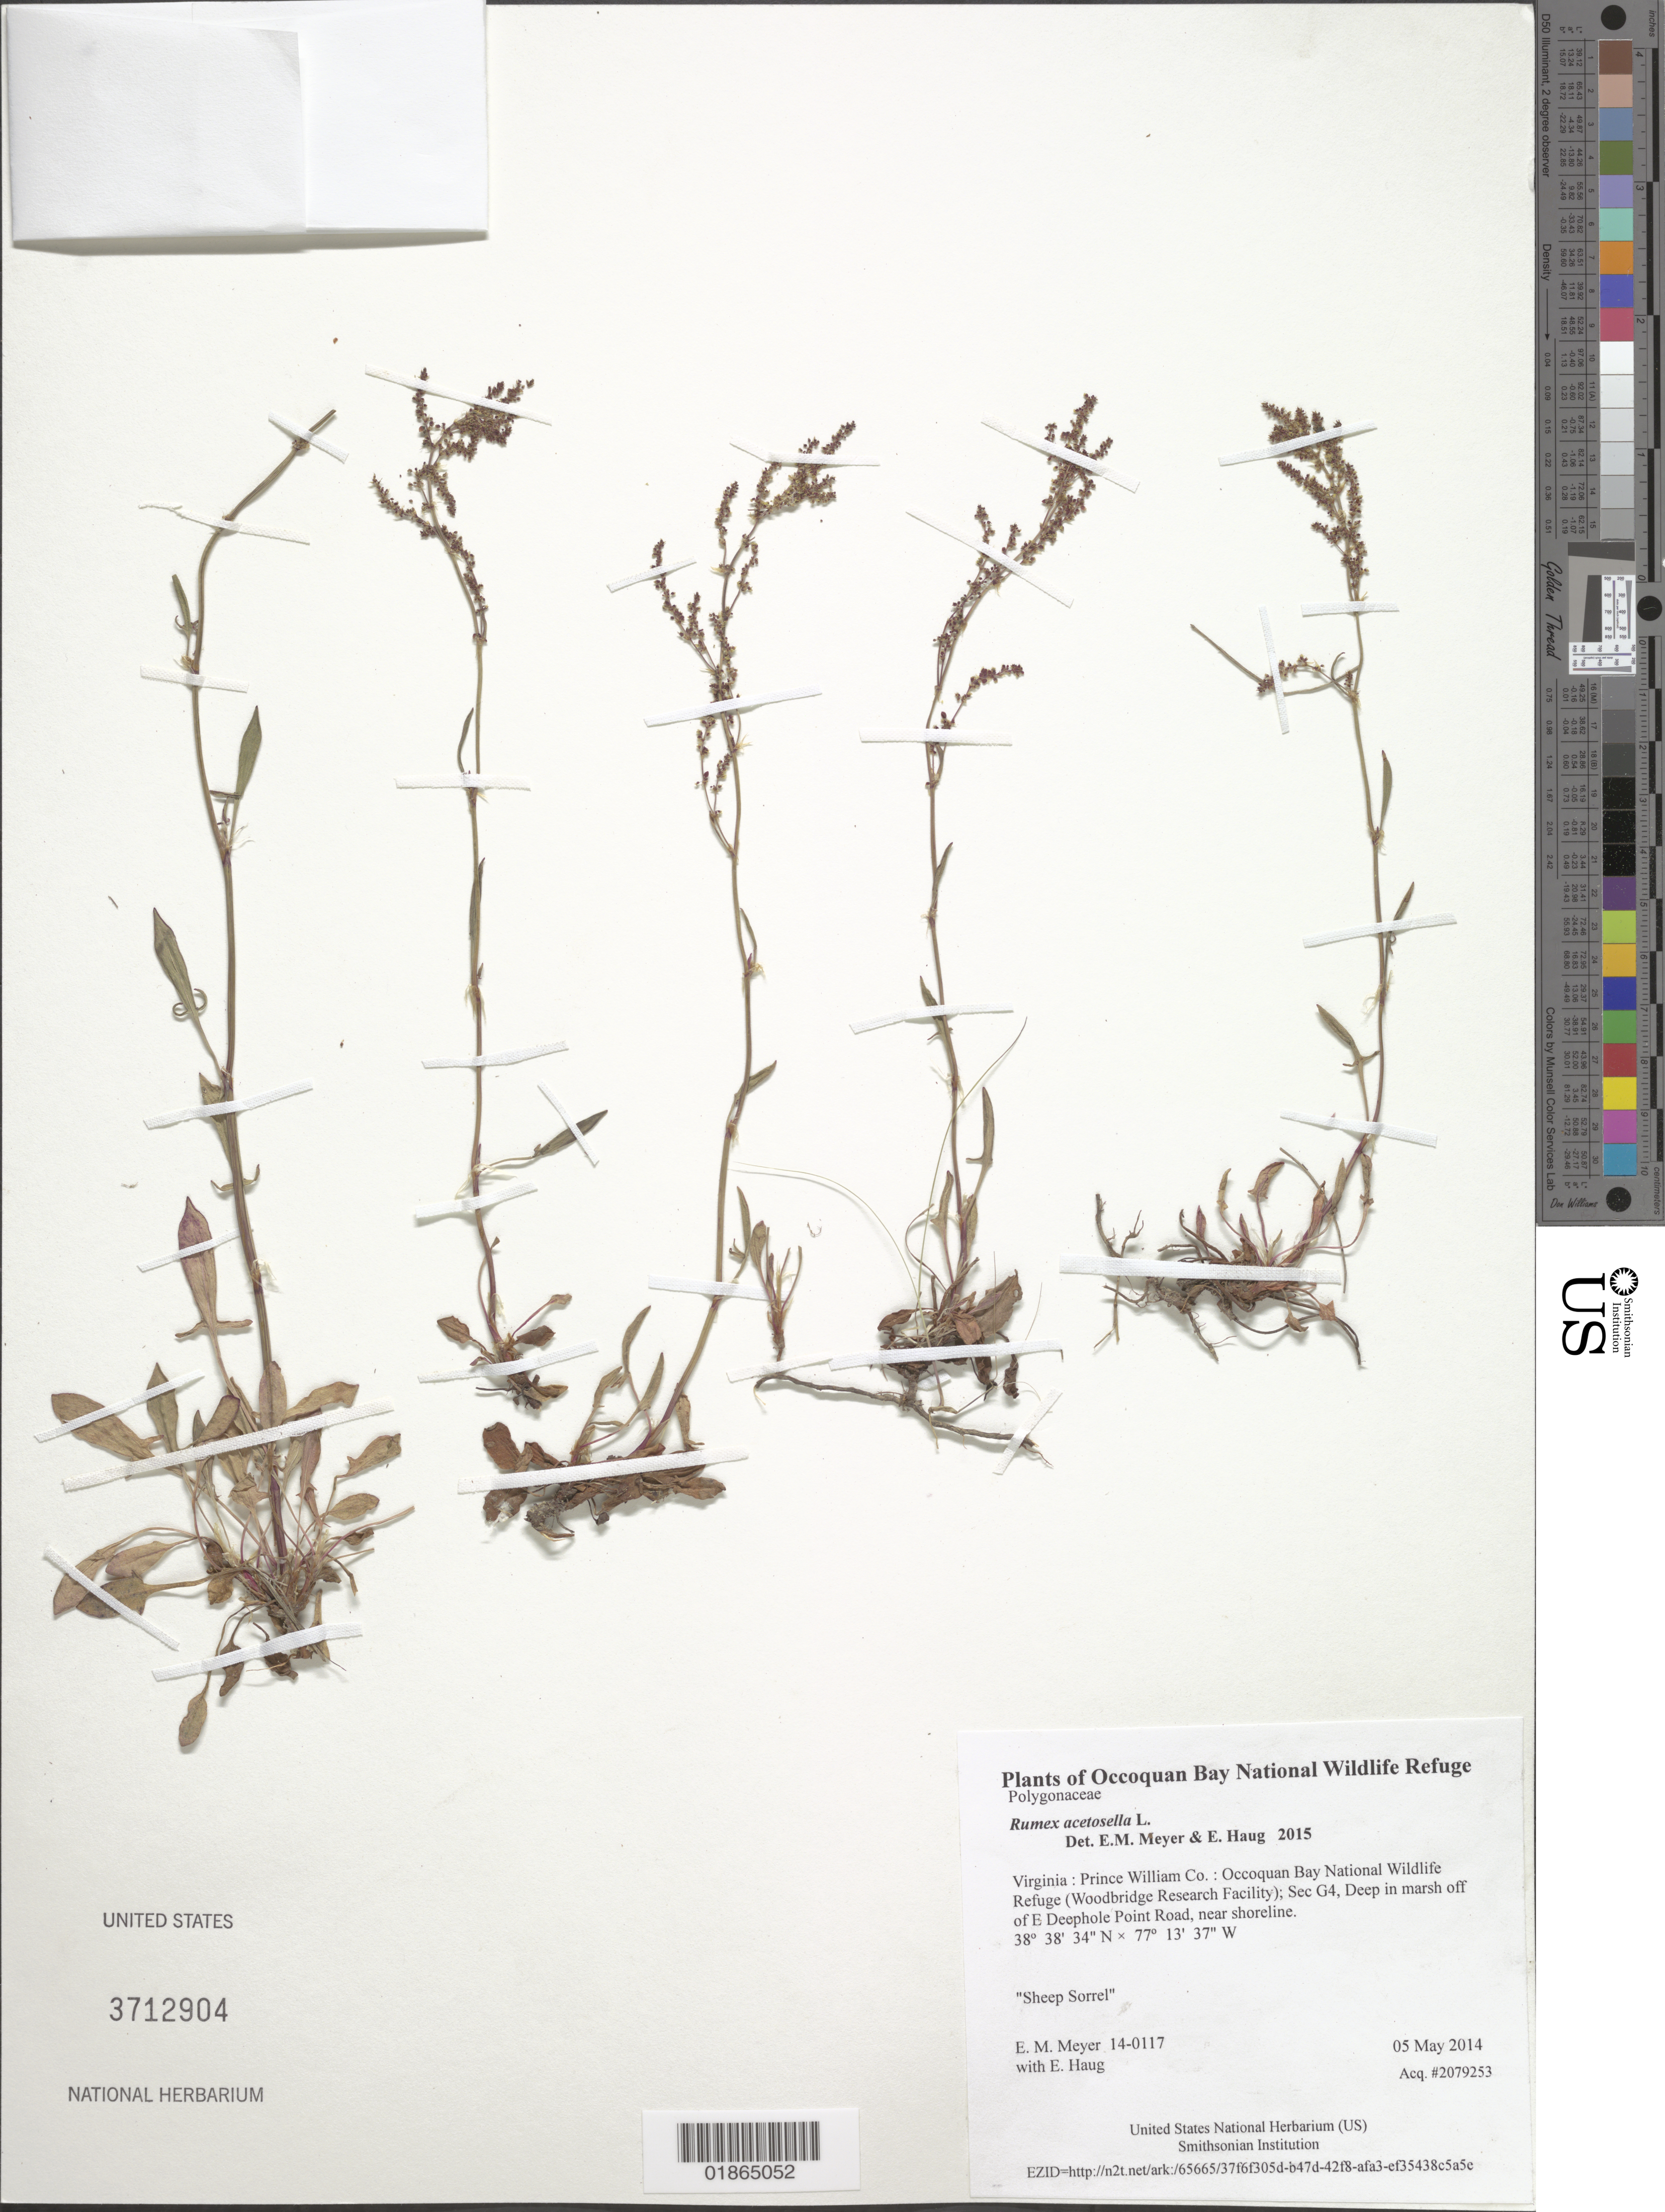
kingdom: Plantae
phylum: Tracheophyta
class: Magnoliopsida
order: Caryophyllales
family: Polygonaceae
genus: Rumex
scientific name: Rumex acetosella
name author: L.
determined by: Meyer, E. M.; Haug, E.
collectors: E. M. Meyer & E. Haug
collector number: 14-0117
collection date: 2014-05-05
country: United States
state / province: Virginia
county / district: Prince William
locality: Occoquan Bay National Wildlife Refuge (Woodbridge Research Facility); Sec G4, Deep in marsh off of E Deephole Point Road, near shoreline.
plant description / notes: Sheep Sorrel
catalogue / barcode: US 3712904